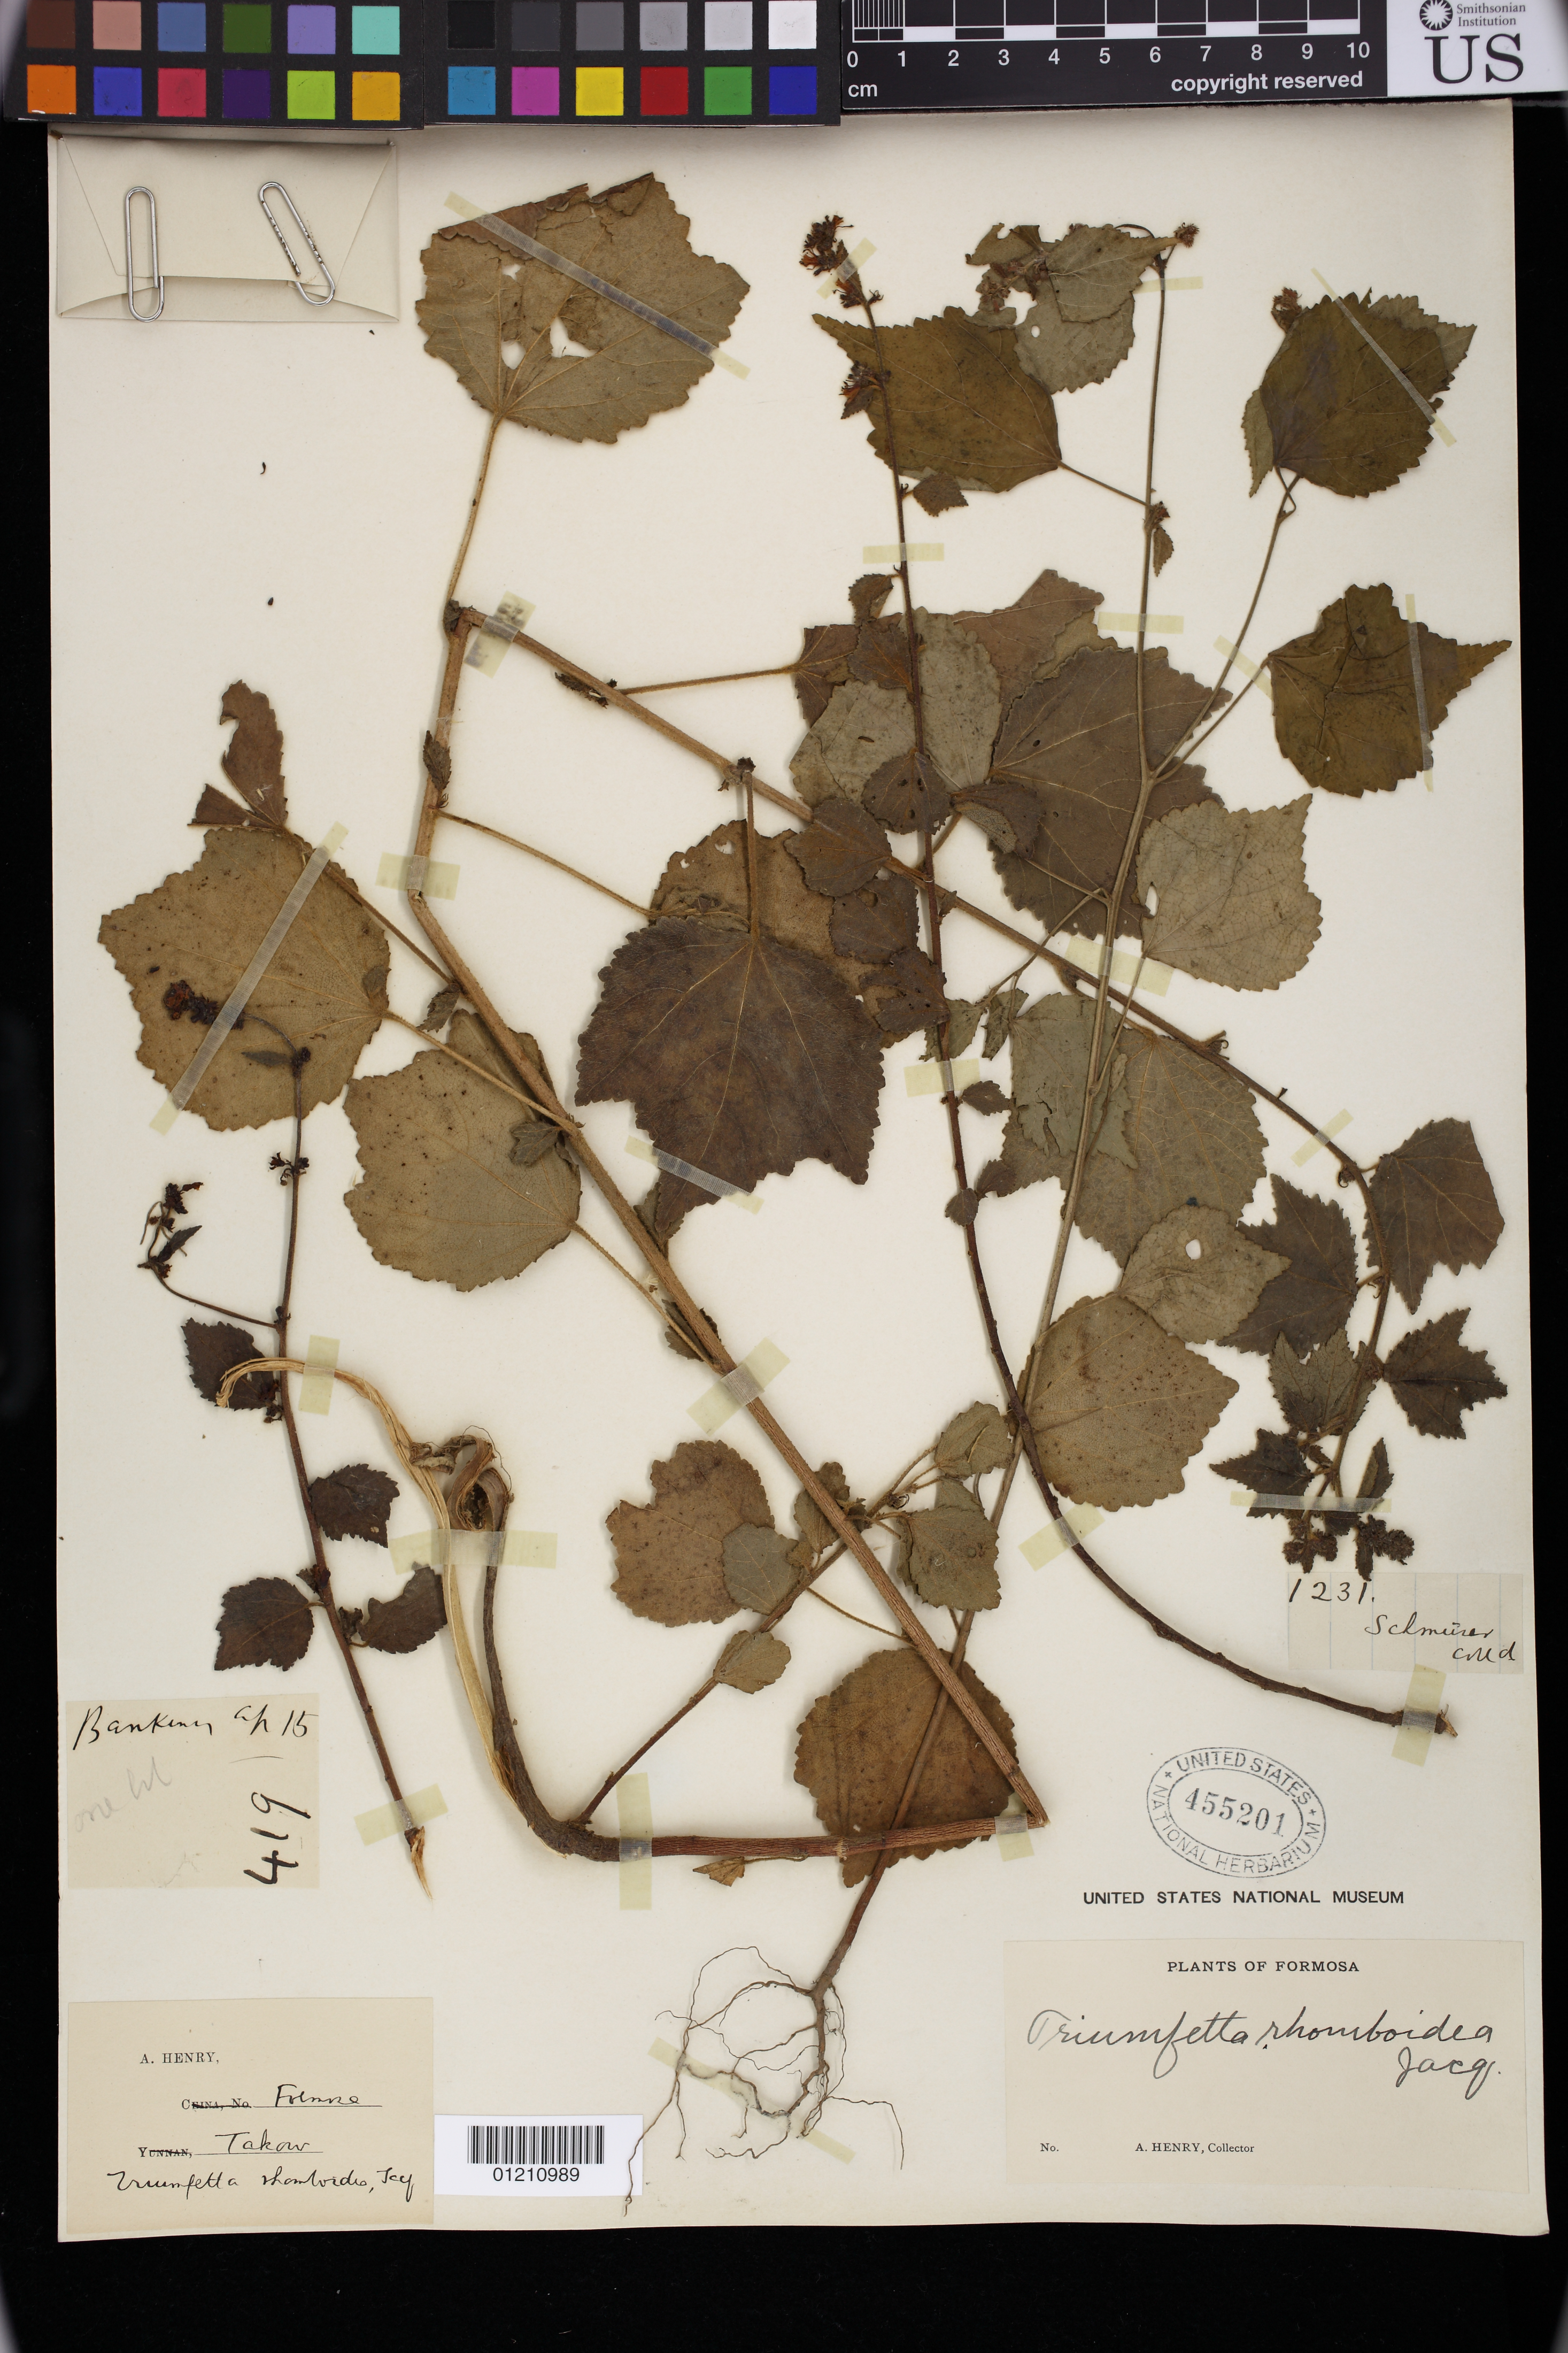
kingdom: Plantae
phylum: Tracheophyta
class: Magnoliopsida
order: Malvales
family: Malvaceae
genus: Triumfetta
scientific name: Triumfetta rhomboidea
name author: Jacq.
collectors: A. Henry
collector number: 419/1231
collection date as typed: Apr 15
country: Taiwan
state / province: Kaohsiung City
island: Taiwan [Formosa]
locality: Formosa: Takow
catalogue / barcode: US 455201